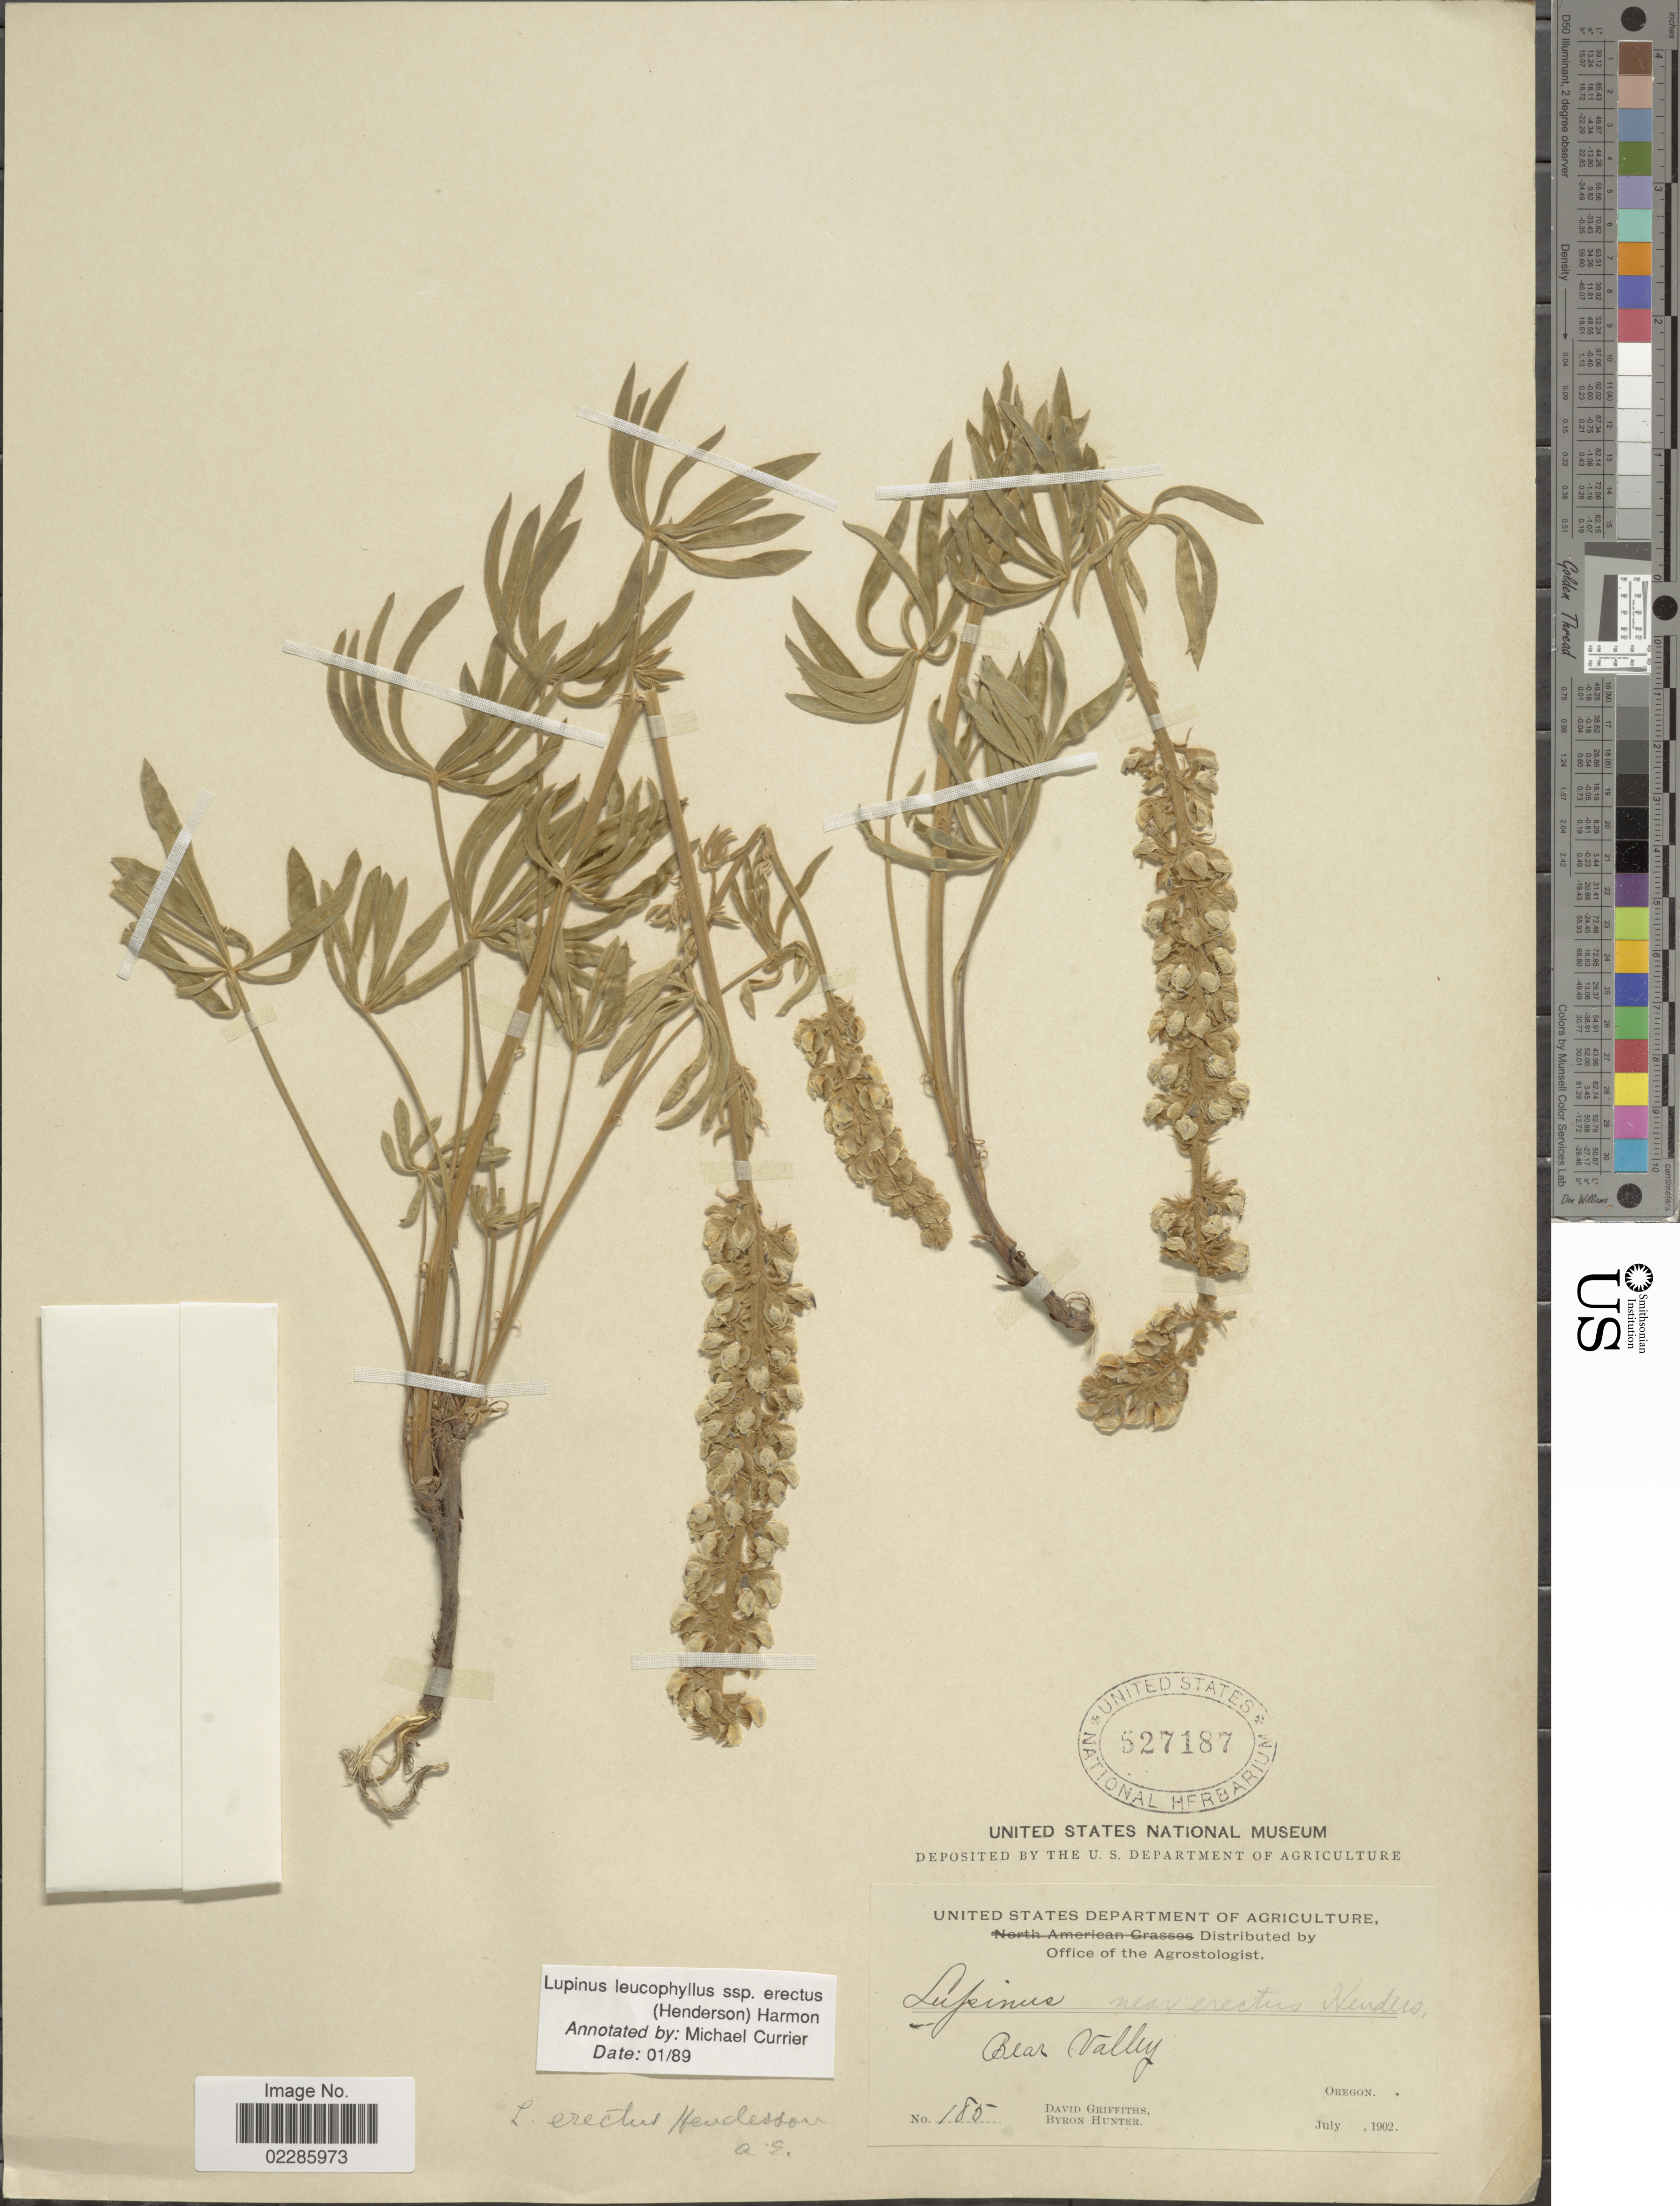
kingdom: Plantae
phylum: Tracheophyta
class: Magnoliopsida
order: Fabales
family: Fabaceae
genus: Lupinus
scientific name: Lupinus leucophyllus subsp. erectus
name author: (Douglass M.Hend.) Harmon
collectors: D. Griffiths & B. Hunter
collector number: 185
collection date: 1902-07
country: United States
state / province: Oregon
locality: Bear Valley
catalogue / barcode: US 527187